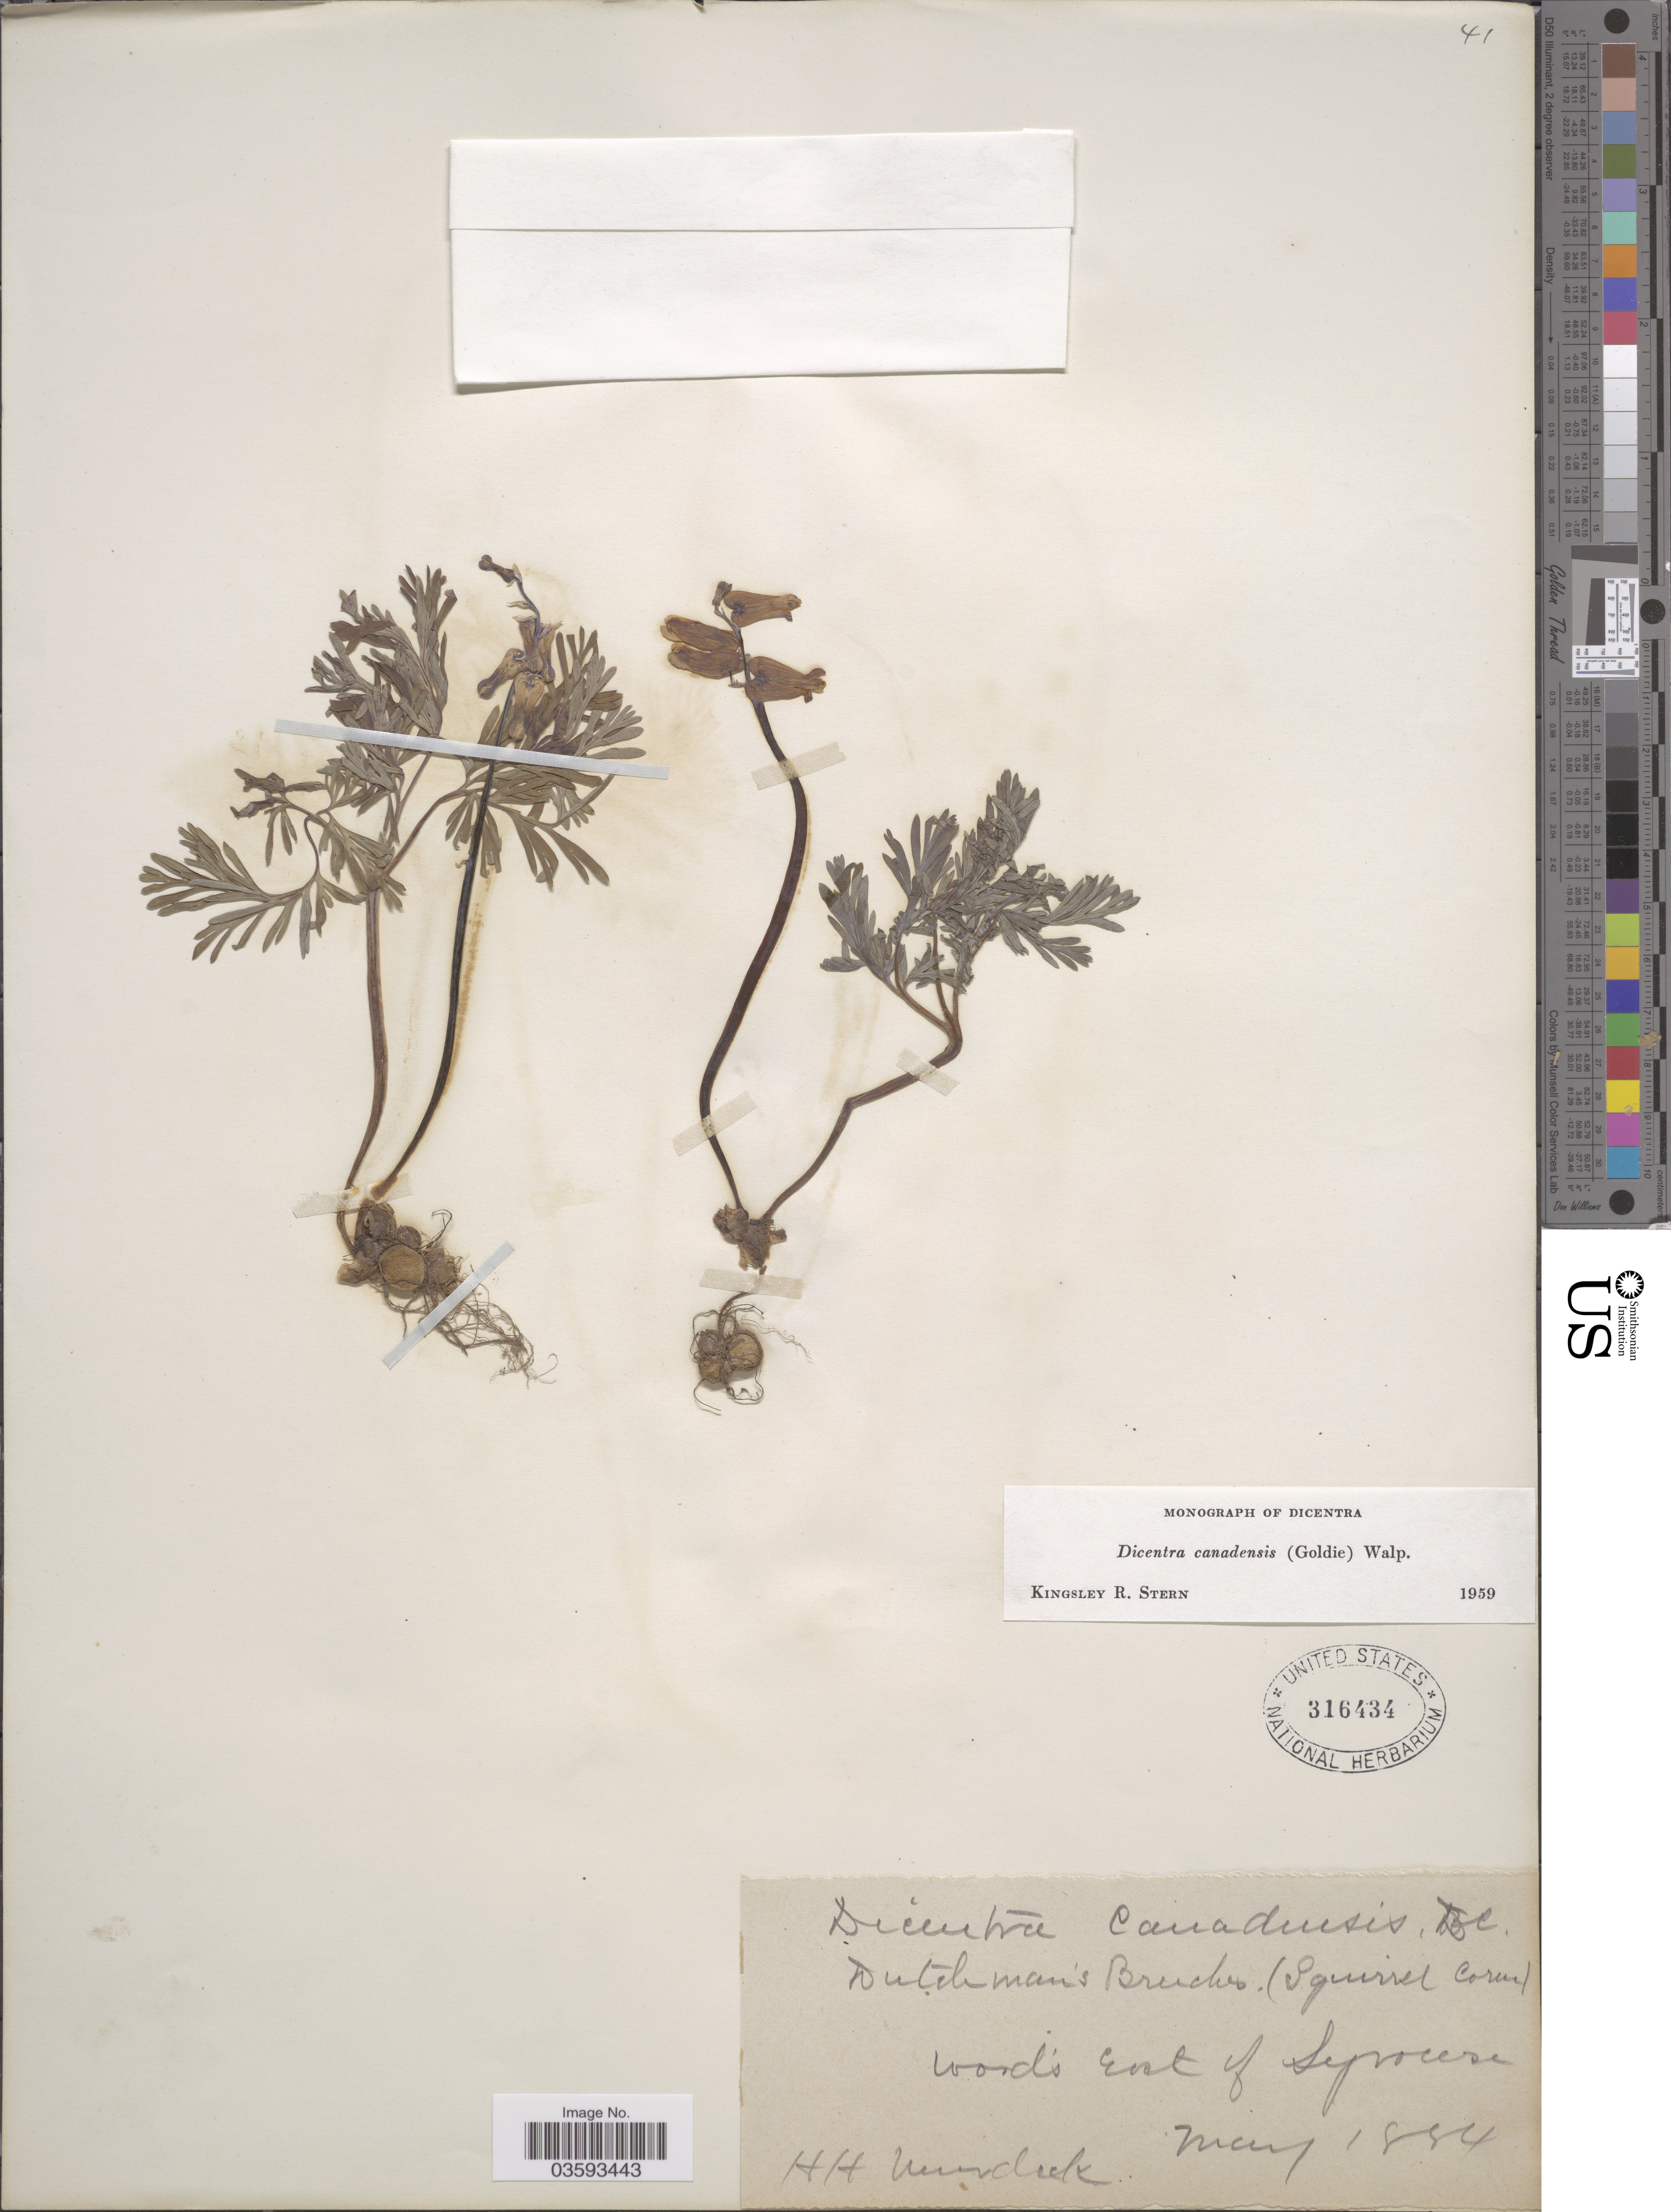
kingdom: Plantae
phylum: Tracheophyta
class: Magnoliopsida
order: Ranunculales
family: Papaveraceae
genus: Dicentra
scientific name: Dicentra canadensis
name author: (Goldie) Walp.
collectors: H. H. Murdock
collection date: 1884-05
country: United States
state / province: New York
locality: Woods east of Syracuse.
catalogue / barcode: US 316434